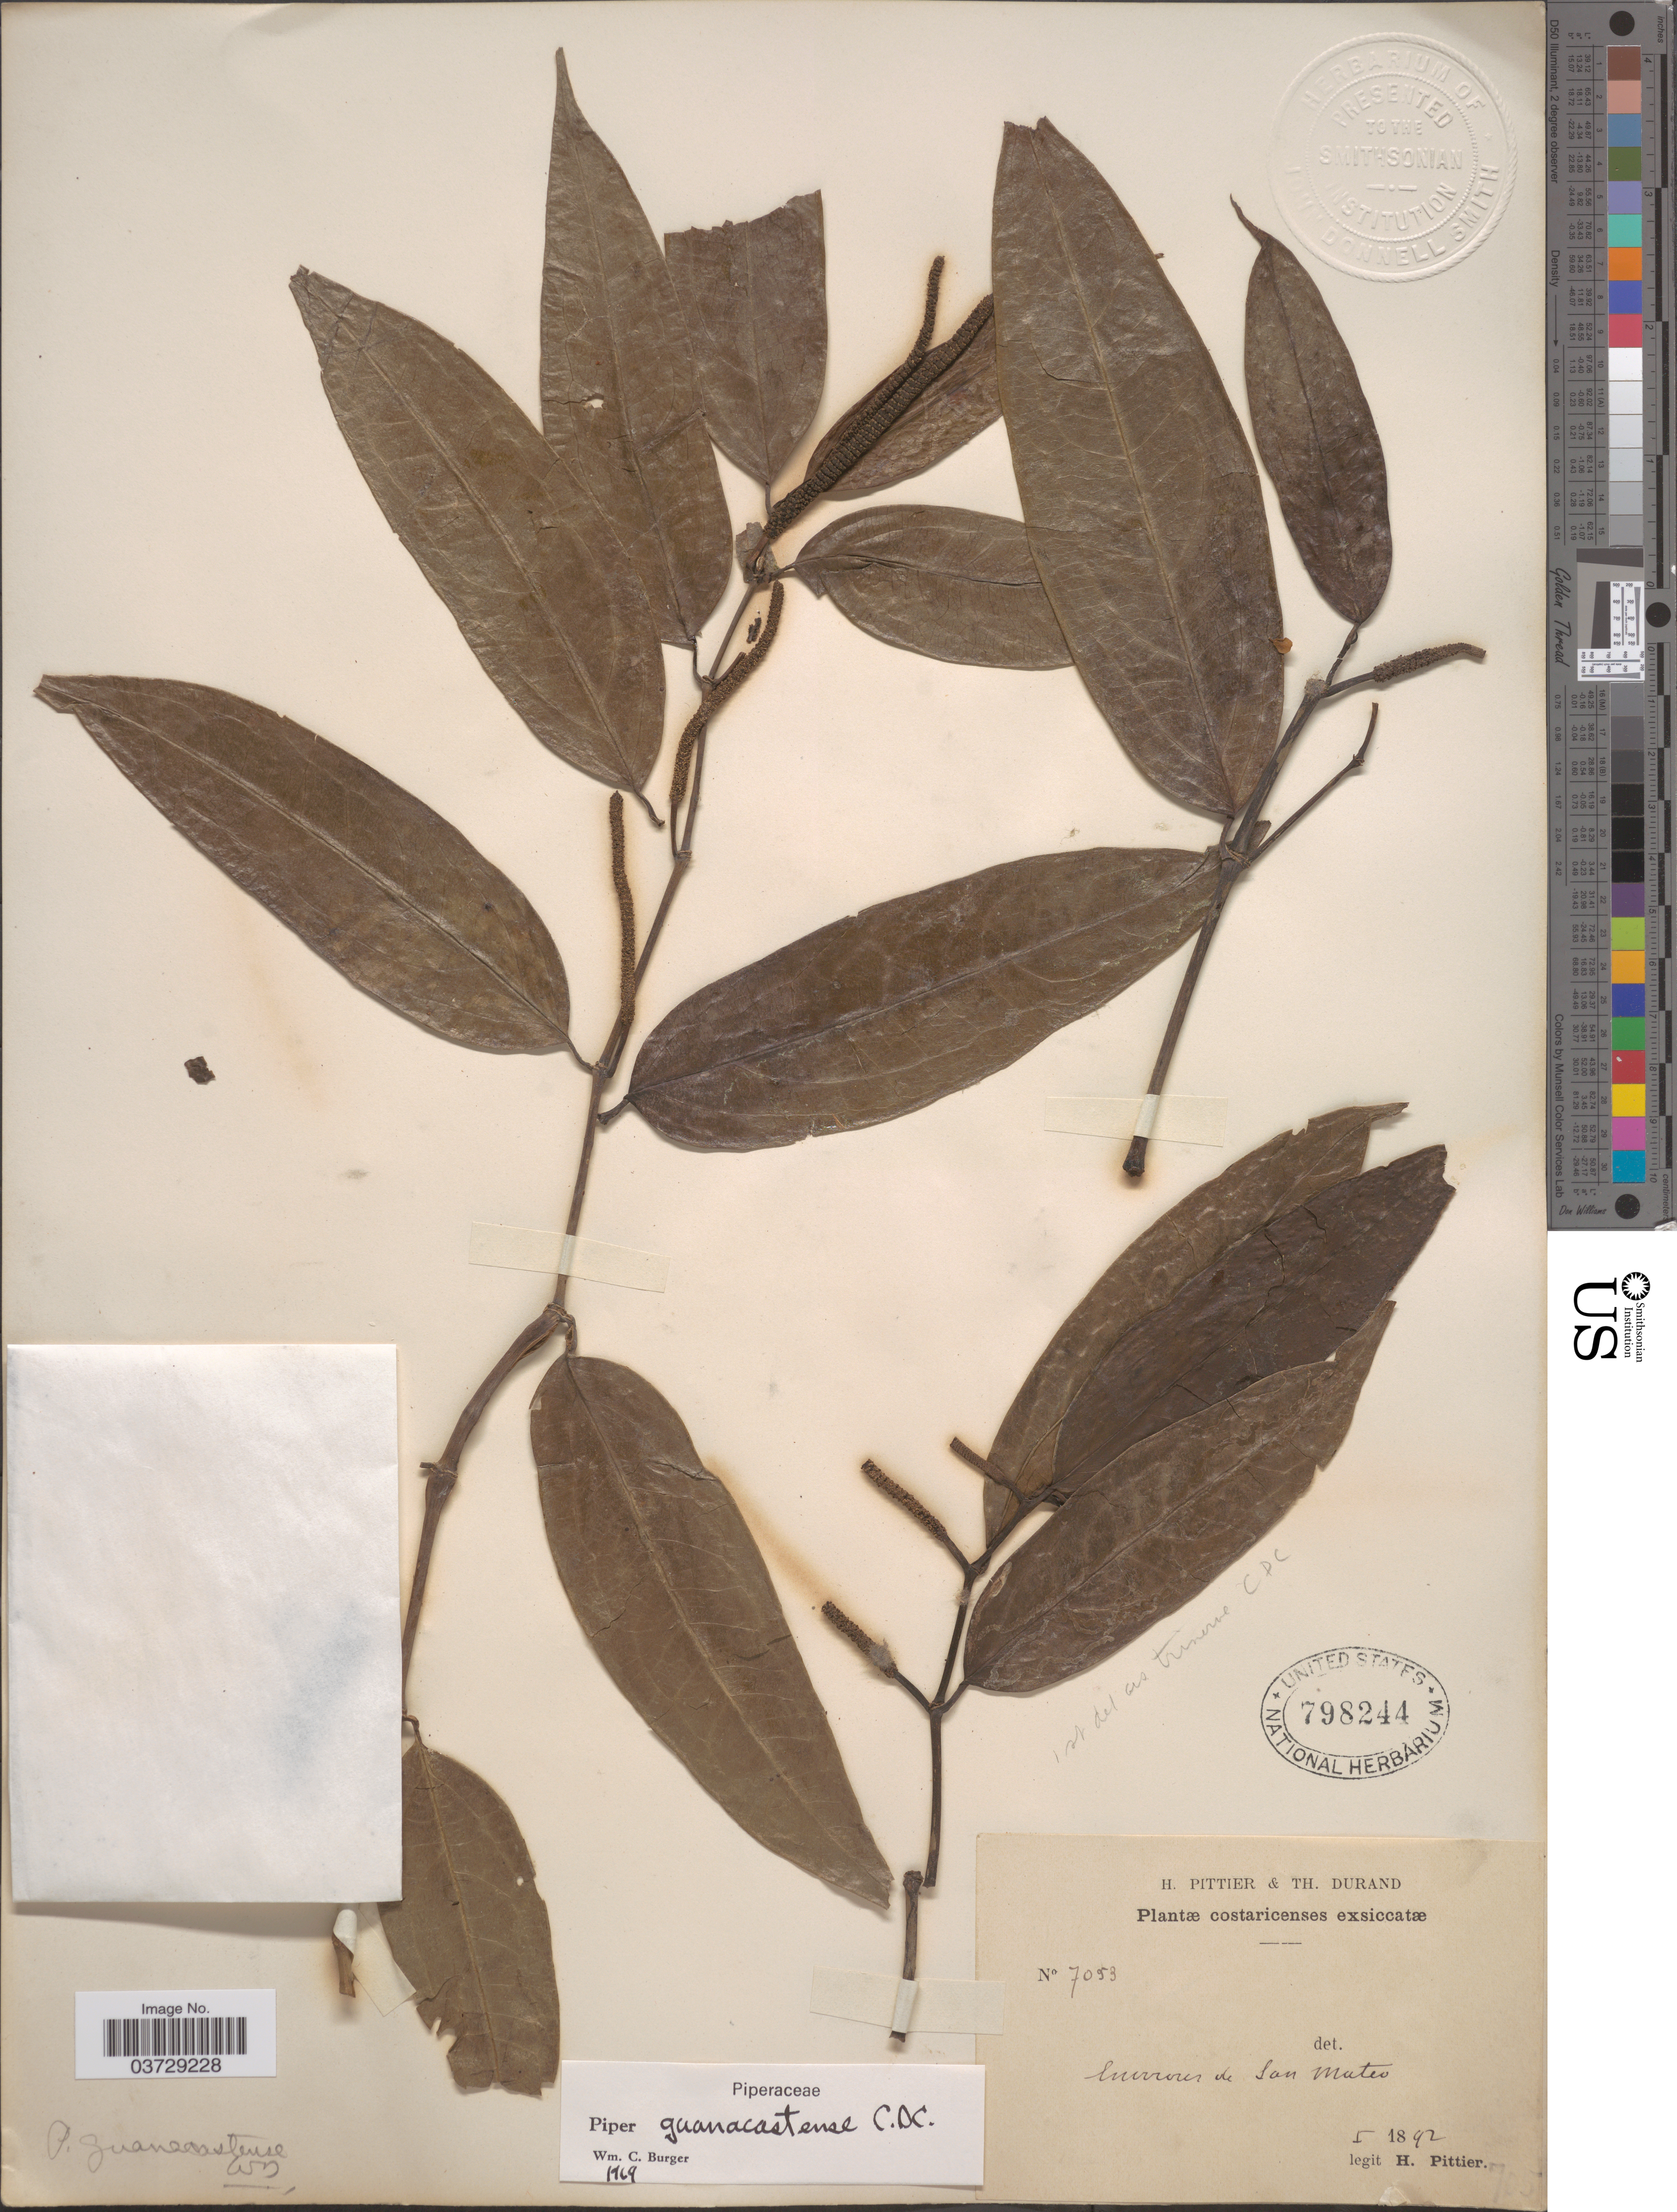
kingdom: Plantae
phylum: Tracheophyta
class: Magnoliopsida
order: Piperales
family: Piperaceae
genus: Piper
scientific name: Piper guanacostense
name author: C. DC.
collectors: H. F. Pittier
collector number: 7053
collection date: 1892-01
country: Costa Rica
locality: Environs de San Mateo.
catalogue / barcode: US 798244